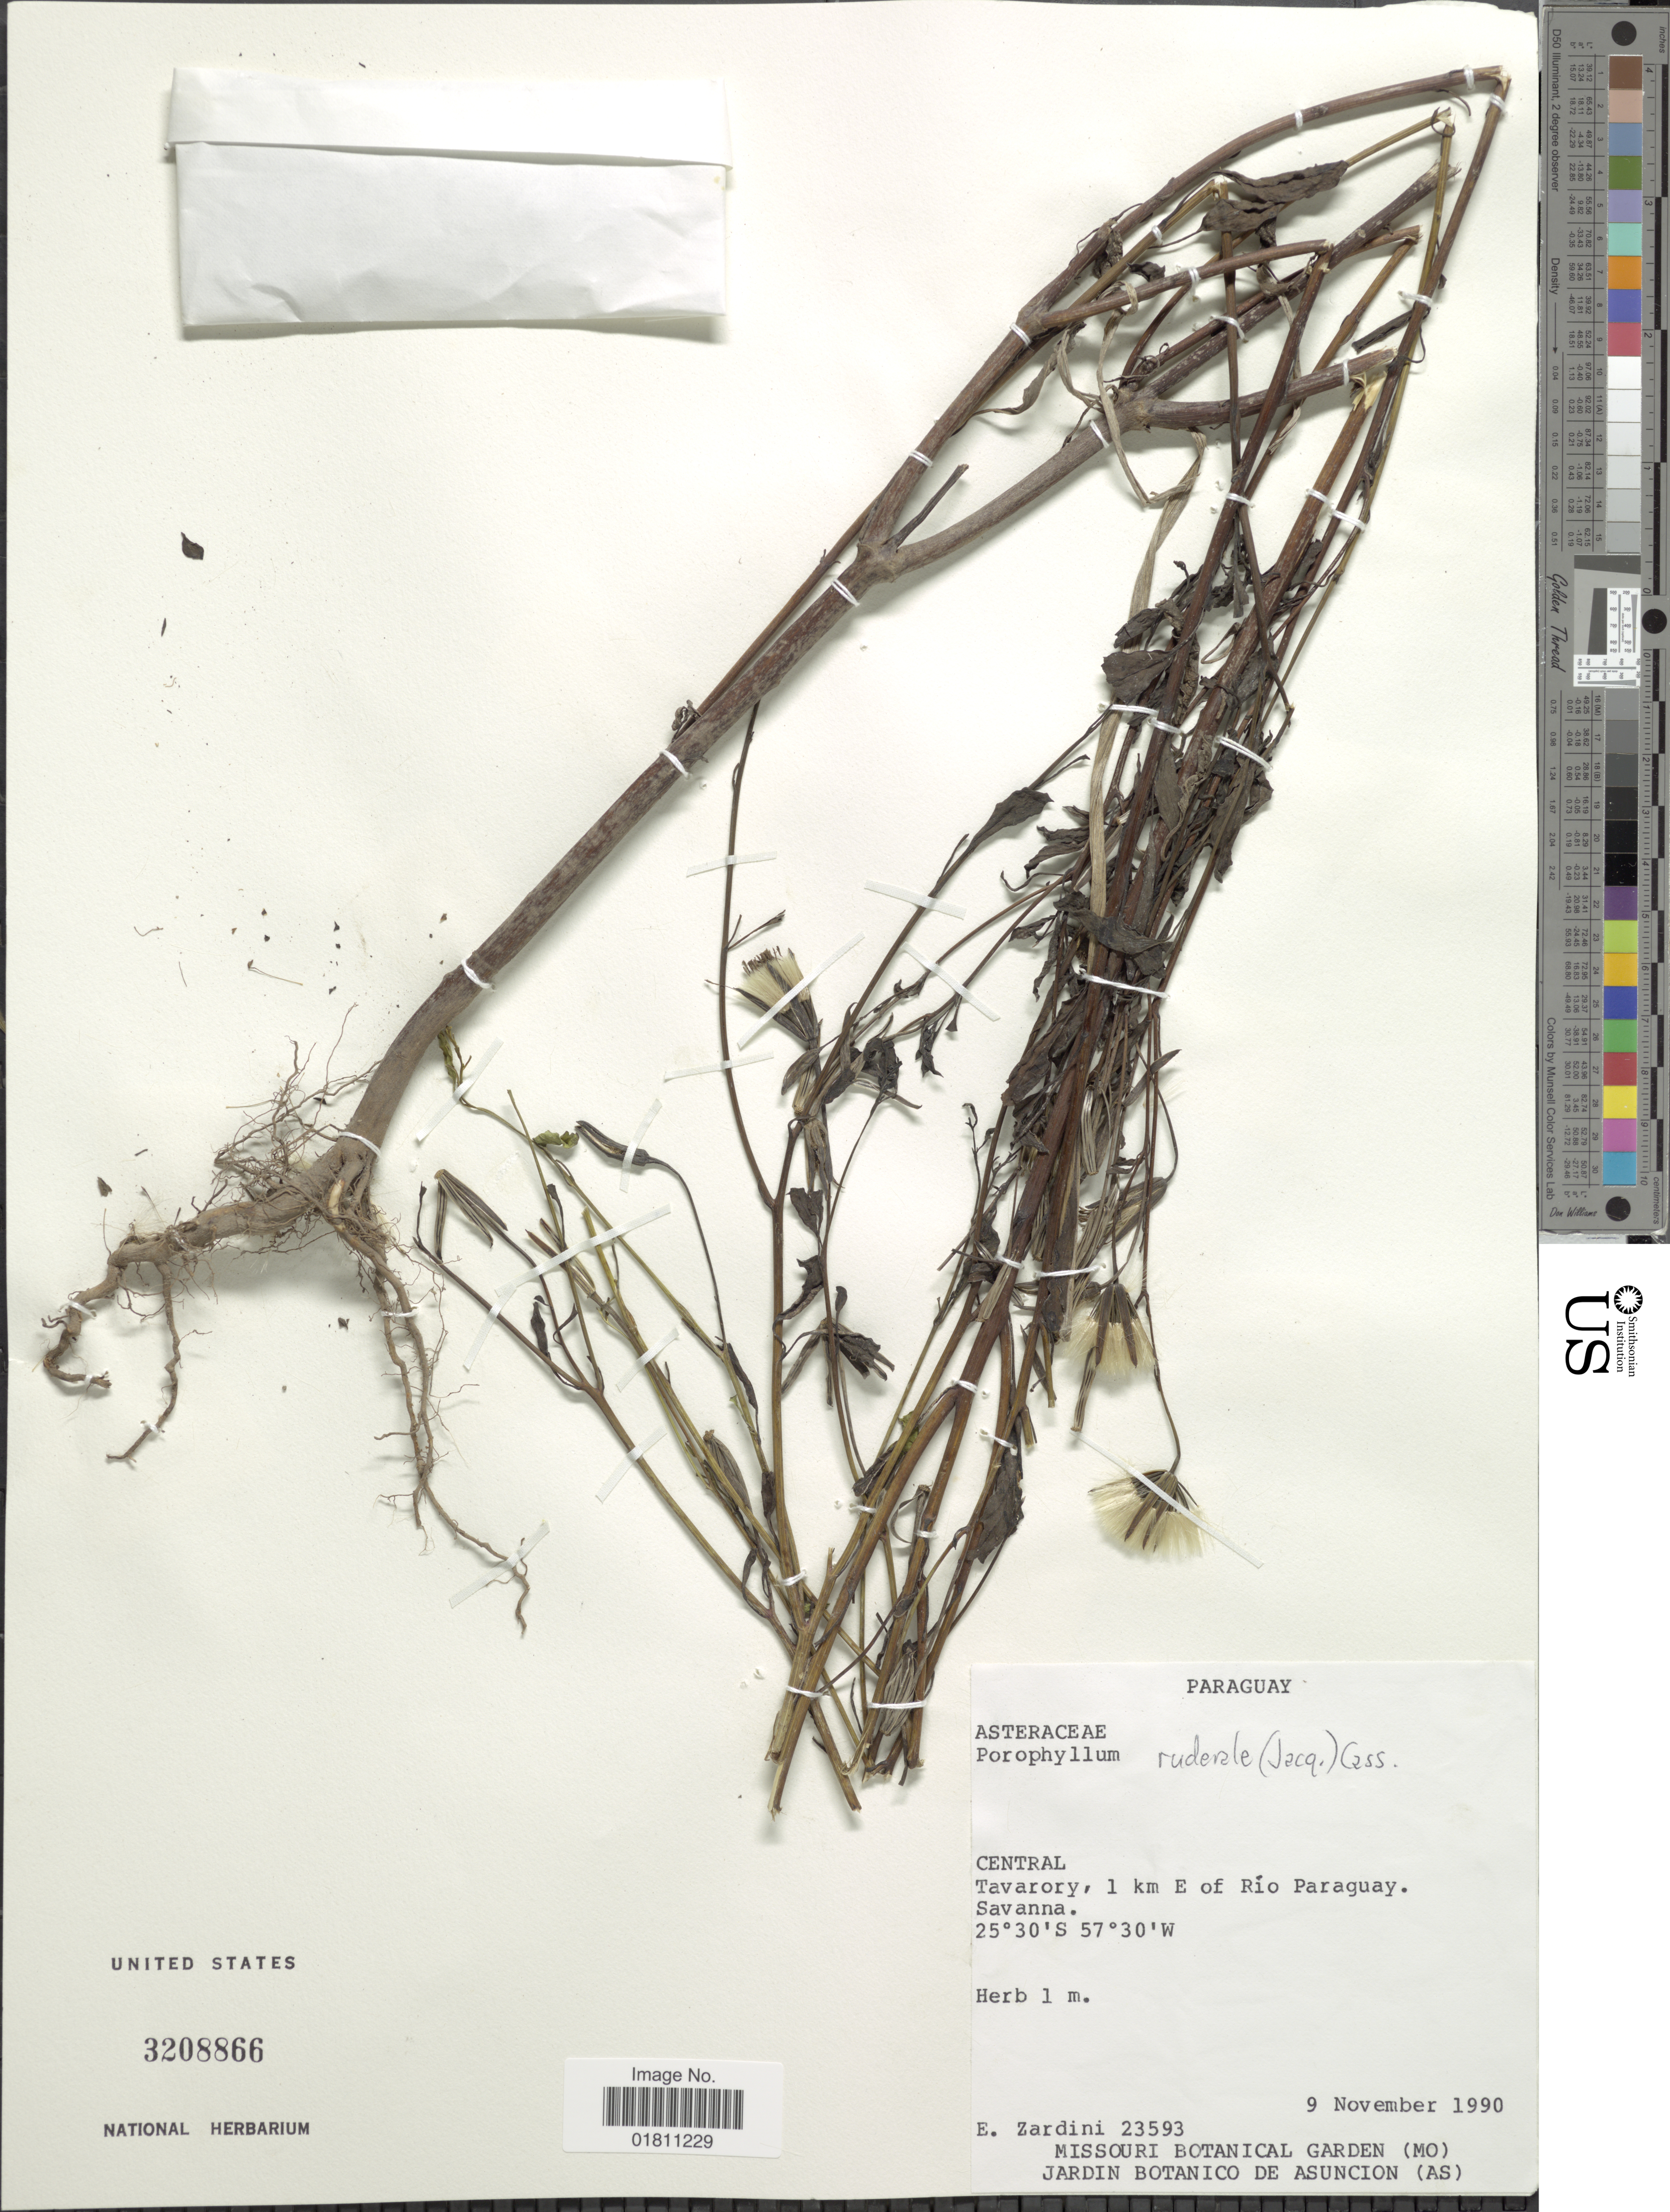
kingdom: Plantae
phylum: Tracheophyta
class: Magnoliopsida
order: Asterales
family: Asteraceae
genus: Porophyllum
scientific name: Porophyllum ruderale subsp. ruderale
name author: (Jacq.) Cass.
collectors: E. M. Zardini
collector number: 23593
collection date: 1990-11-09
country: Paraguay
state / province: Central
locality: Tavarory, 1 km E of Rio Paraguay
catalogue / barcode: US 3208866